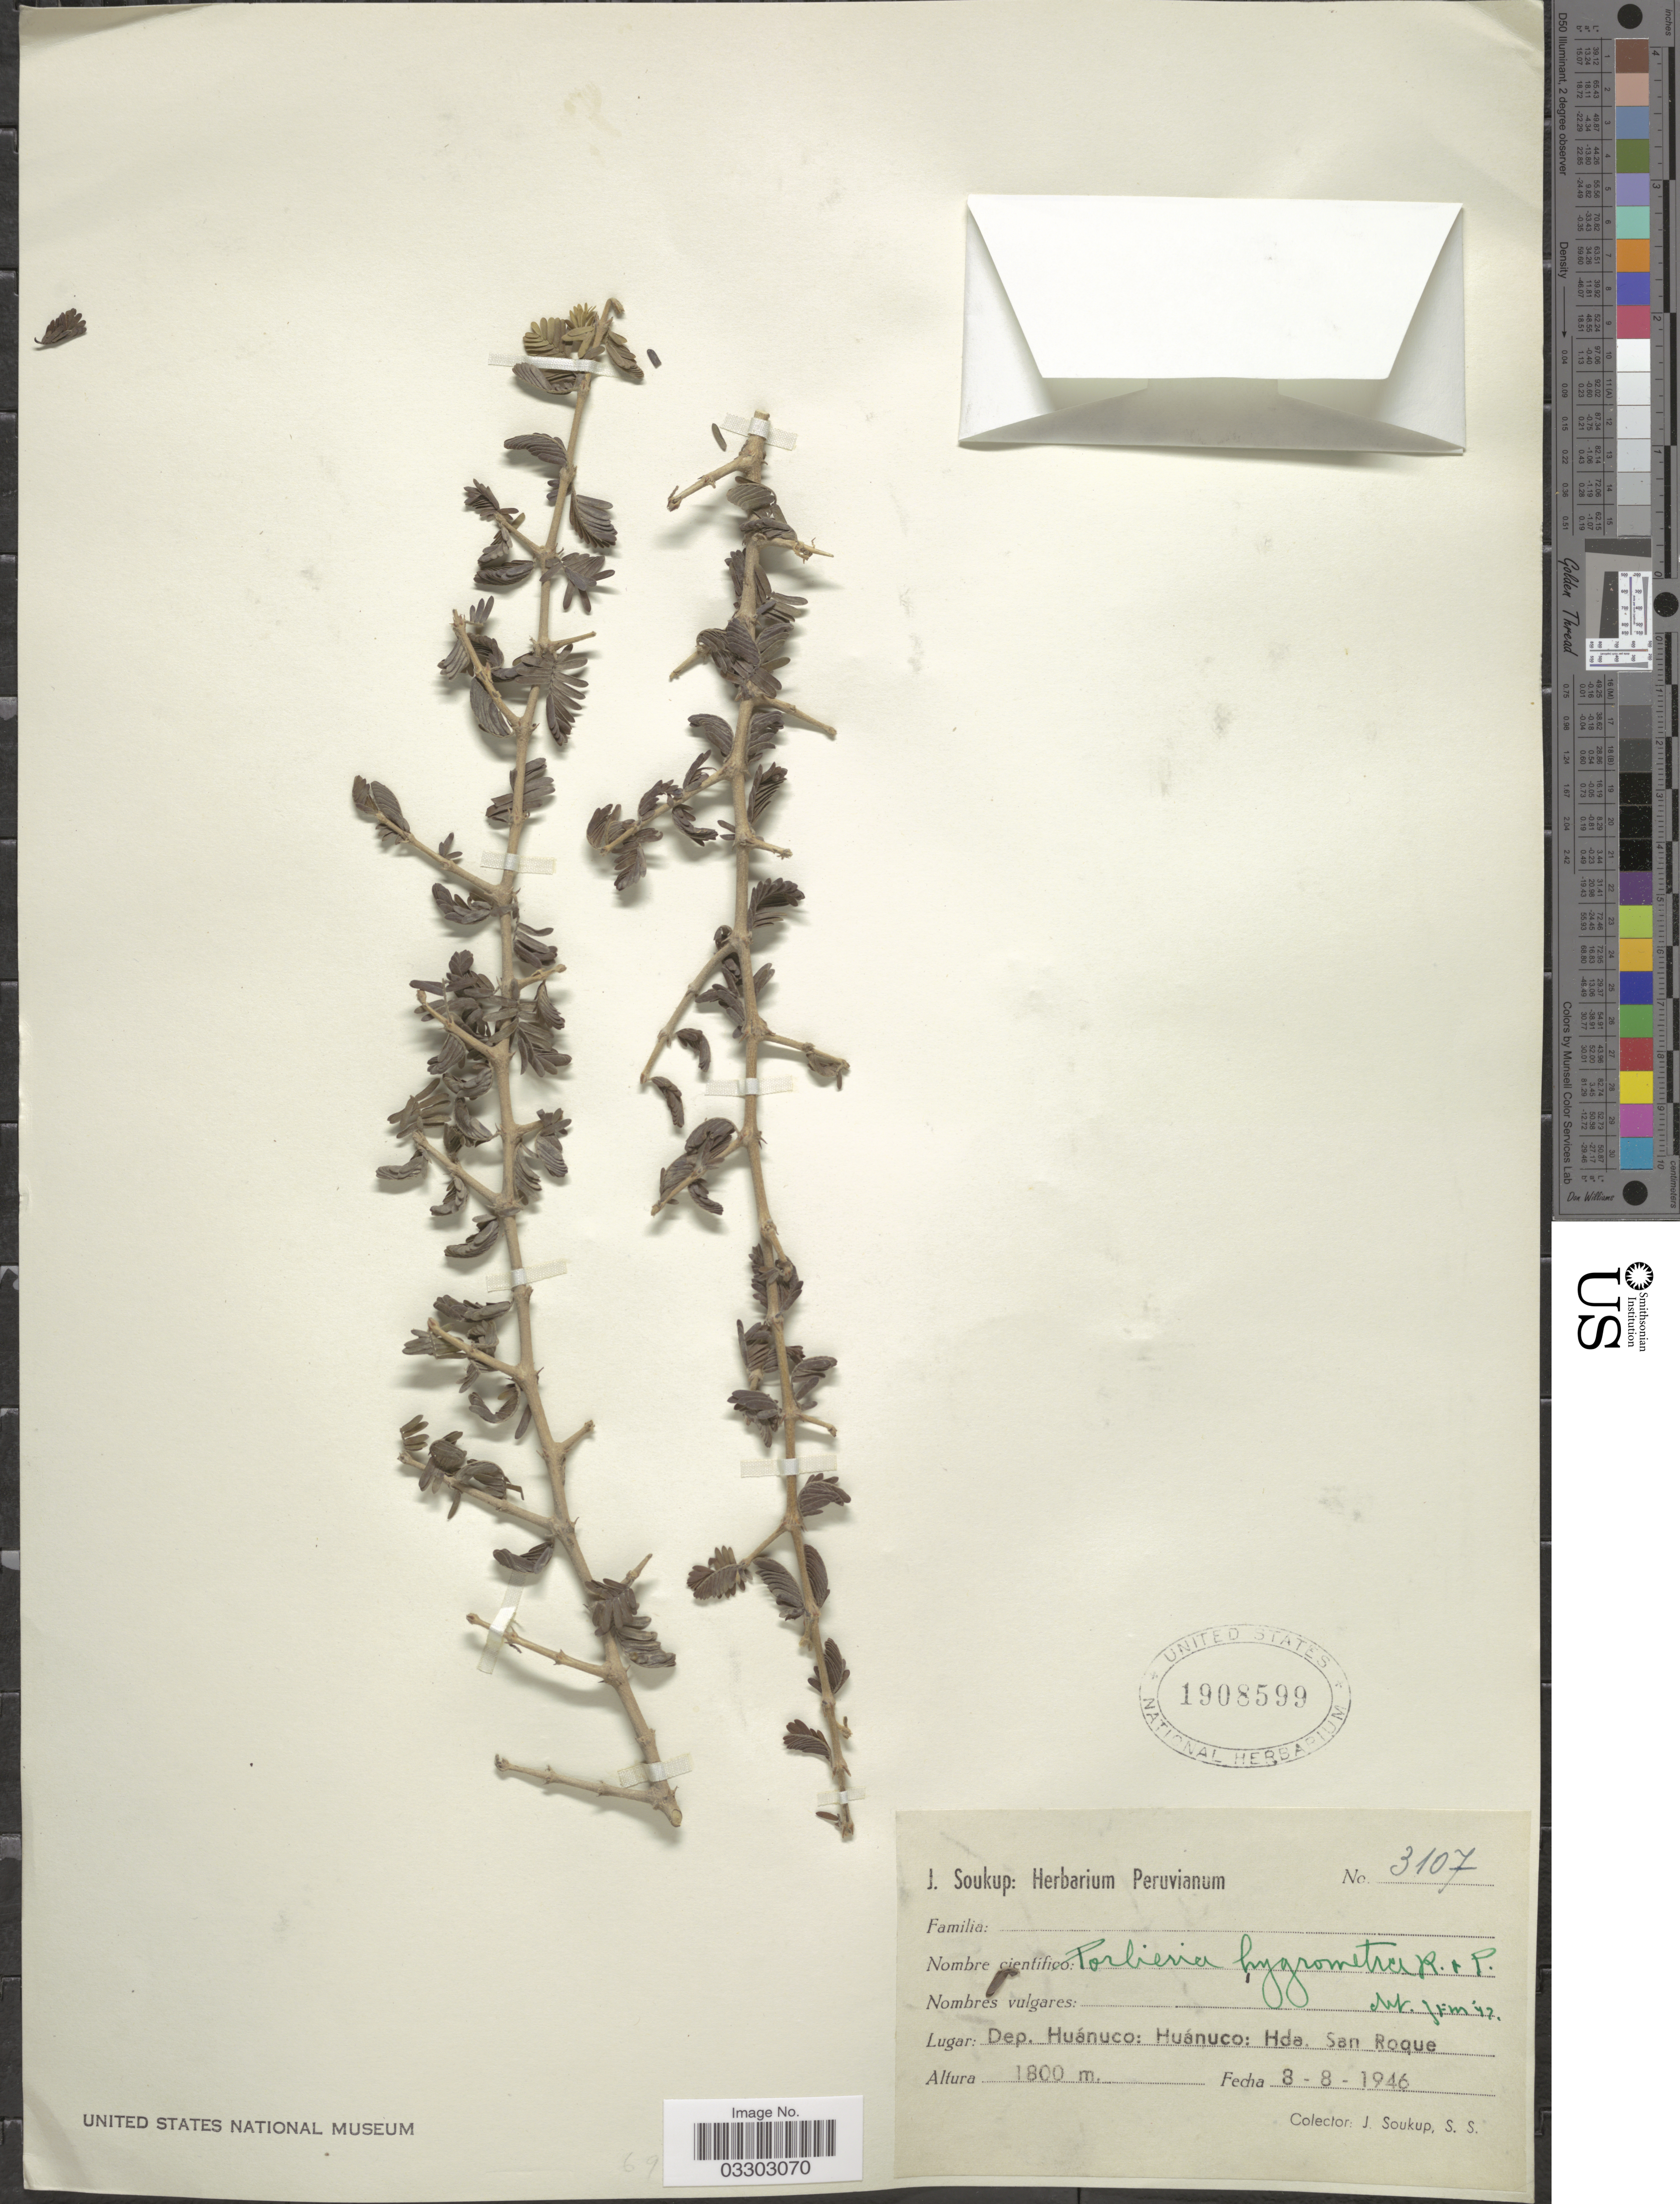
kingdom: Plantae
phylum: Tracheophyta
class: Magnoliopsida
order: Zygophyllales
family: Zygophyllaceae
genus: Porlieria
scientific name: Porlieria hygrometrica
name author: Pav. ex A. Gray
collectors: J. Soukup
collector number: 3107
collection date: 1946-08-08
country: Peru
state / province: Huánuco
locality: Dep. Huánuco: Huánuco: Hda. San Roque.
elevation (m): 1800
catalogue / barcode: US 1908599